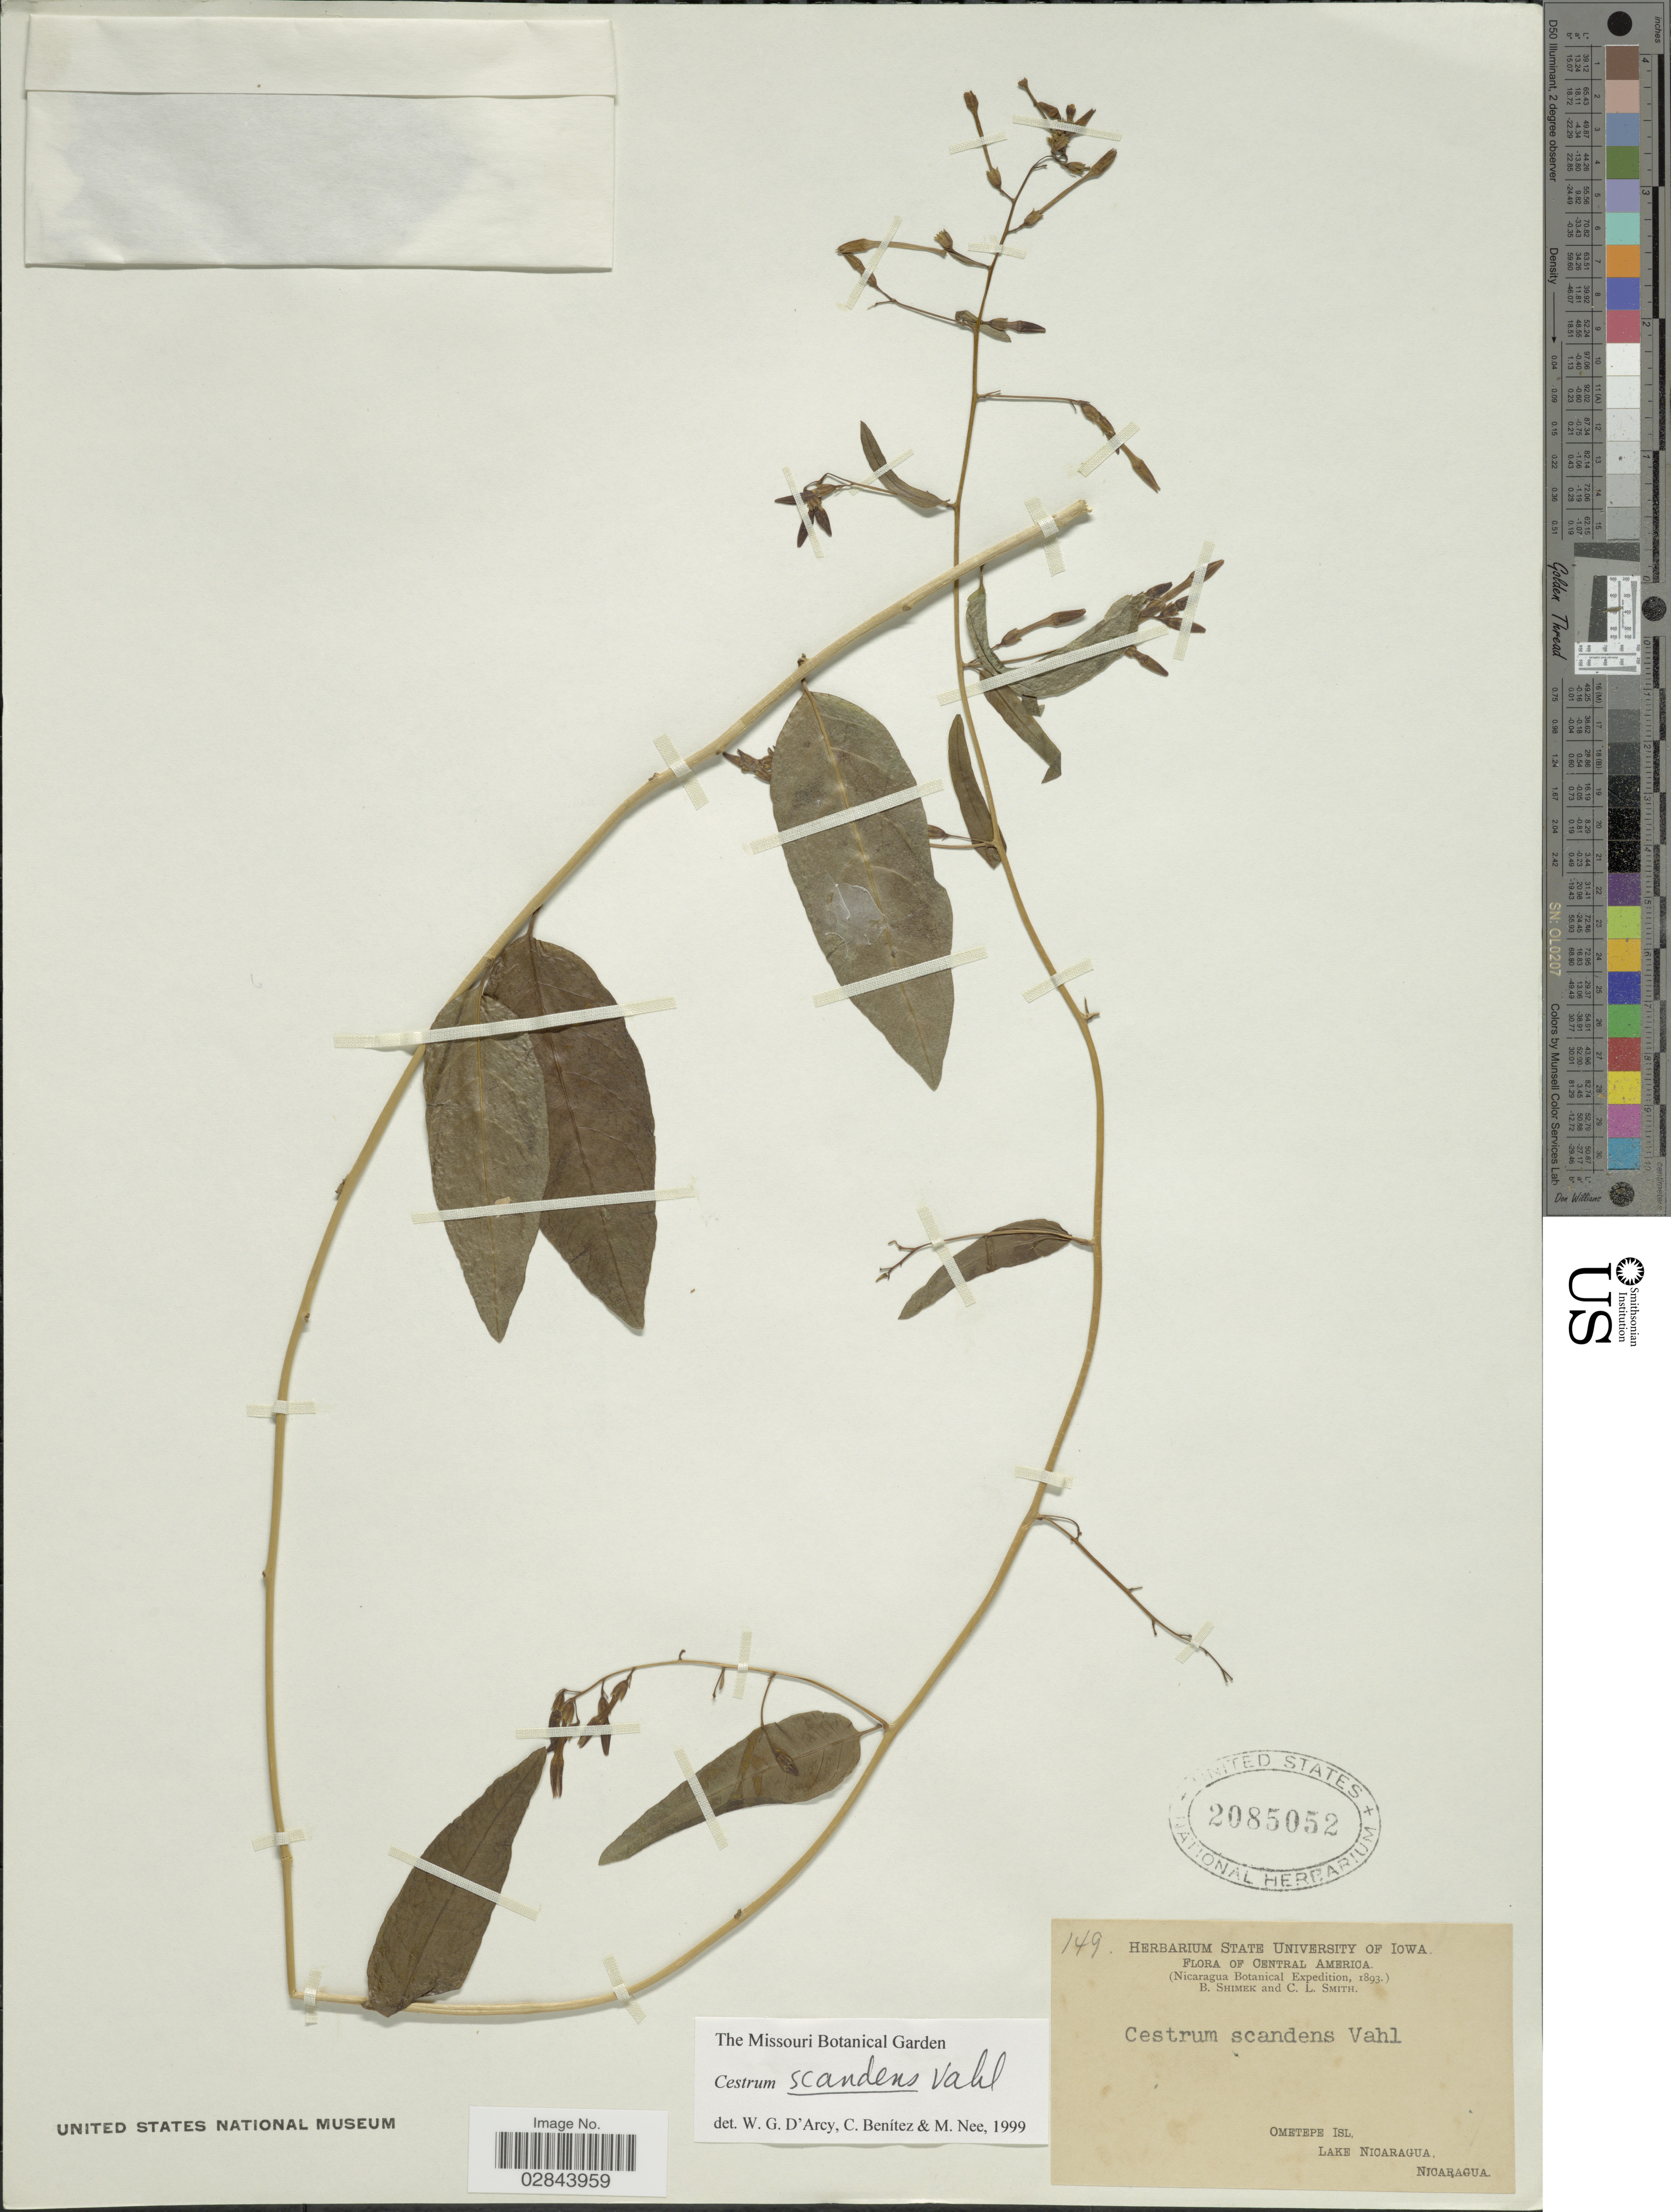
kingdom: Plantae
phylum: Tracheophyta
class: Magnoliopsida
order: Solanales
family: Solanaceae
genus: Cestrum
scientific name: Cestrum scandens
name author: Vahl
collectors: B. Shimek & C. L. Smith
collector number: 149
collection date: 1893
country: Nicaragua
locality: Ometepe Isl. Lake Nicaragua.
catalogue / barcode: US 2085052